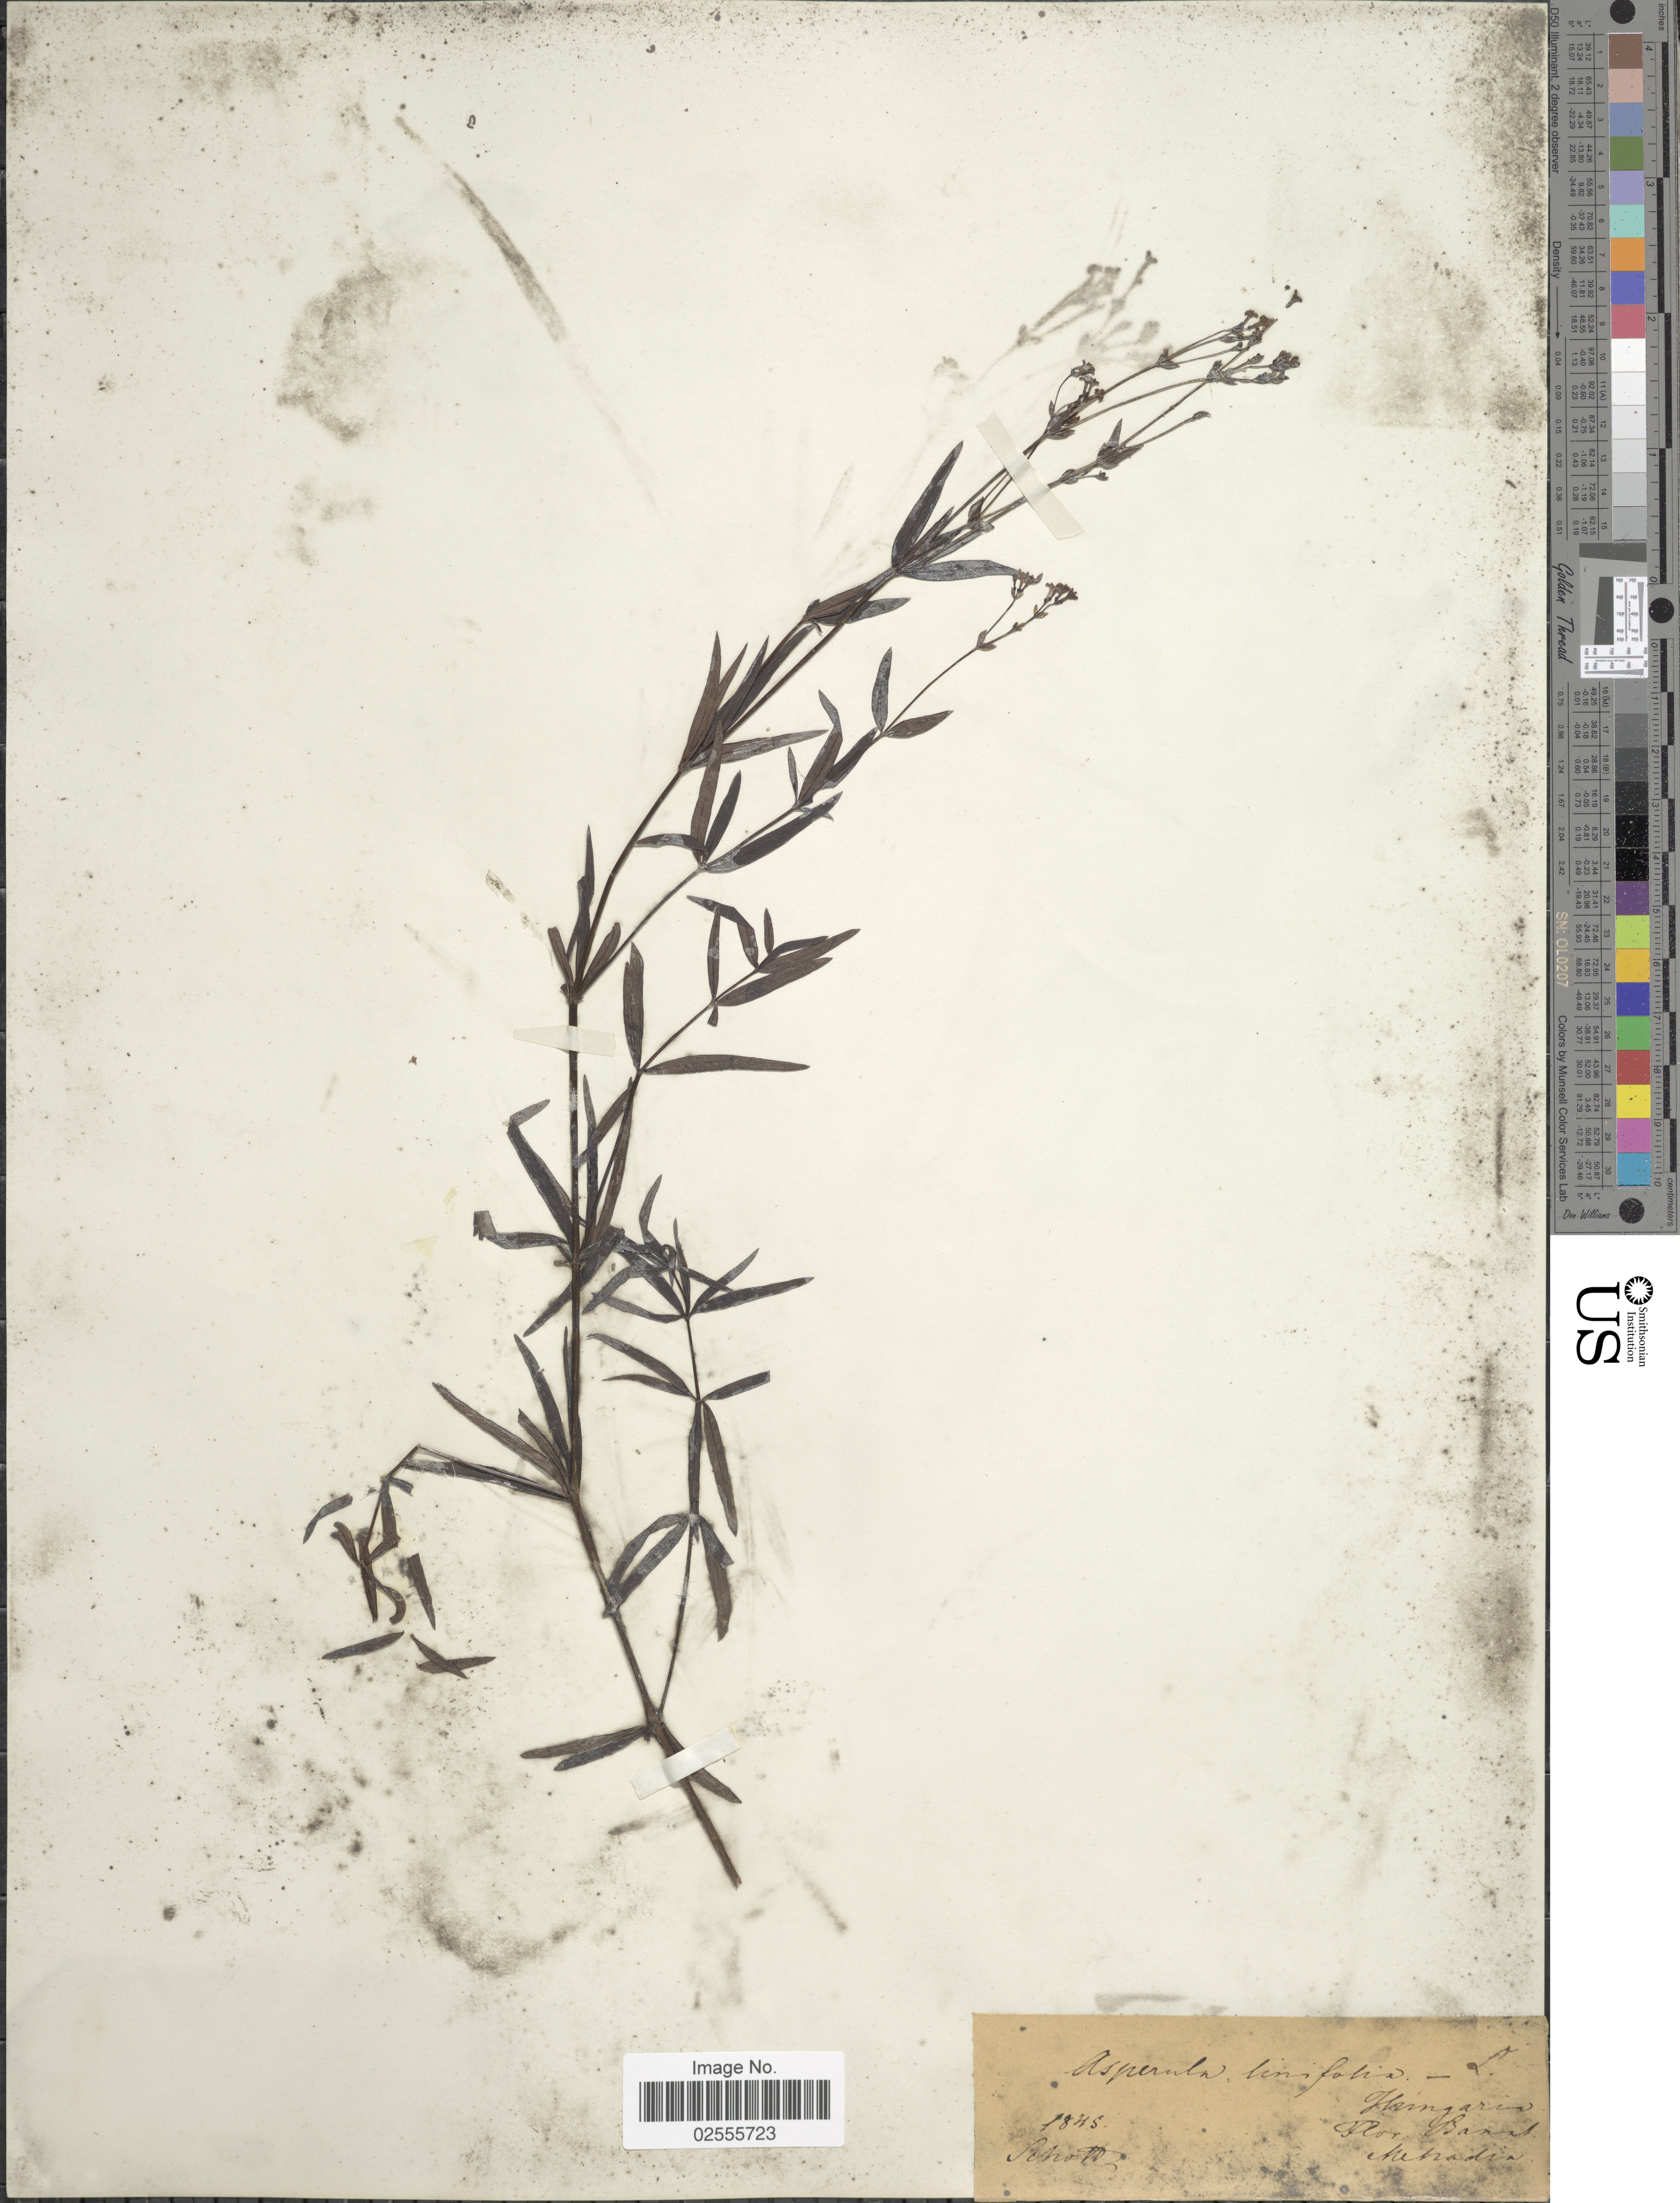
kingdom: Plantae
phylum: Tracheophyta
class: Magnoliopsida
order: Gentianales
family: Rubiaceae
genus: Asperula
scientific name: Asperula linifolia L. ined.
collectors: Schott, --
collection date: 1845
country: Hungary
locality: Hungaria, Flor. Banat, Mehadia